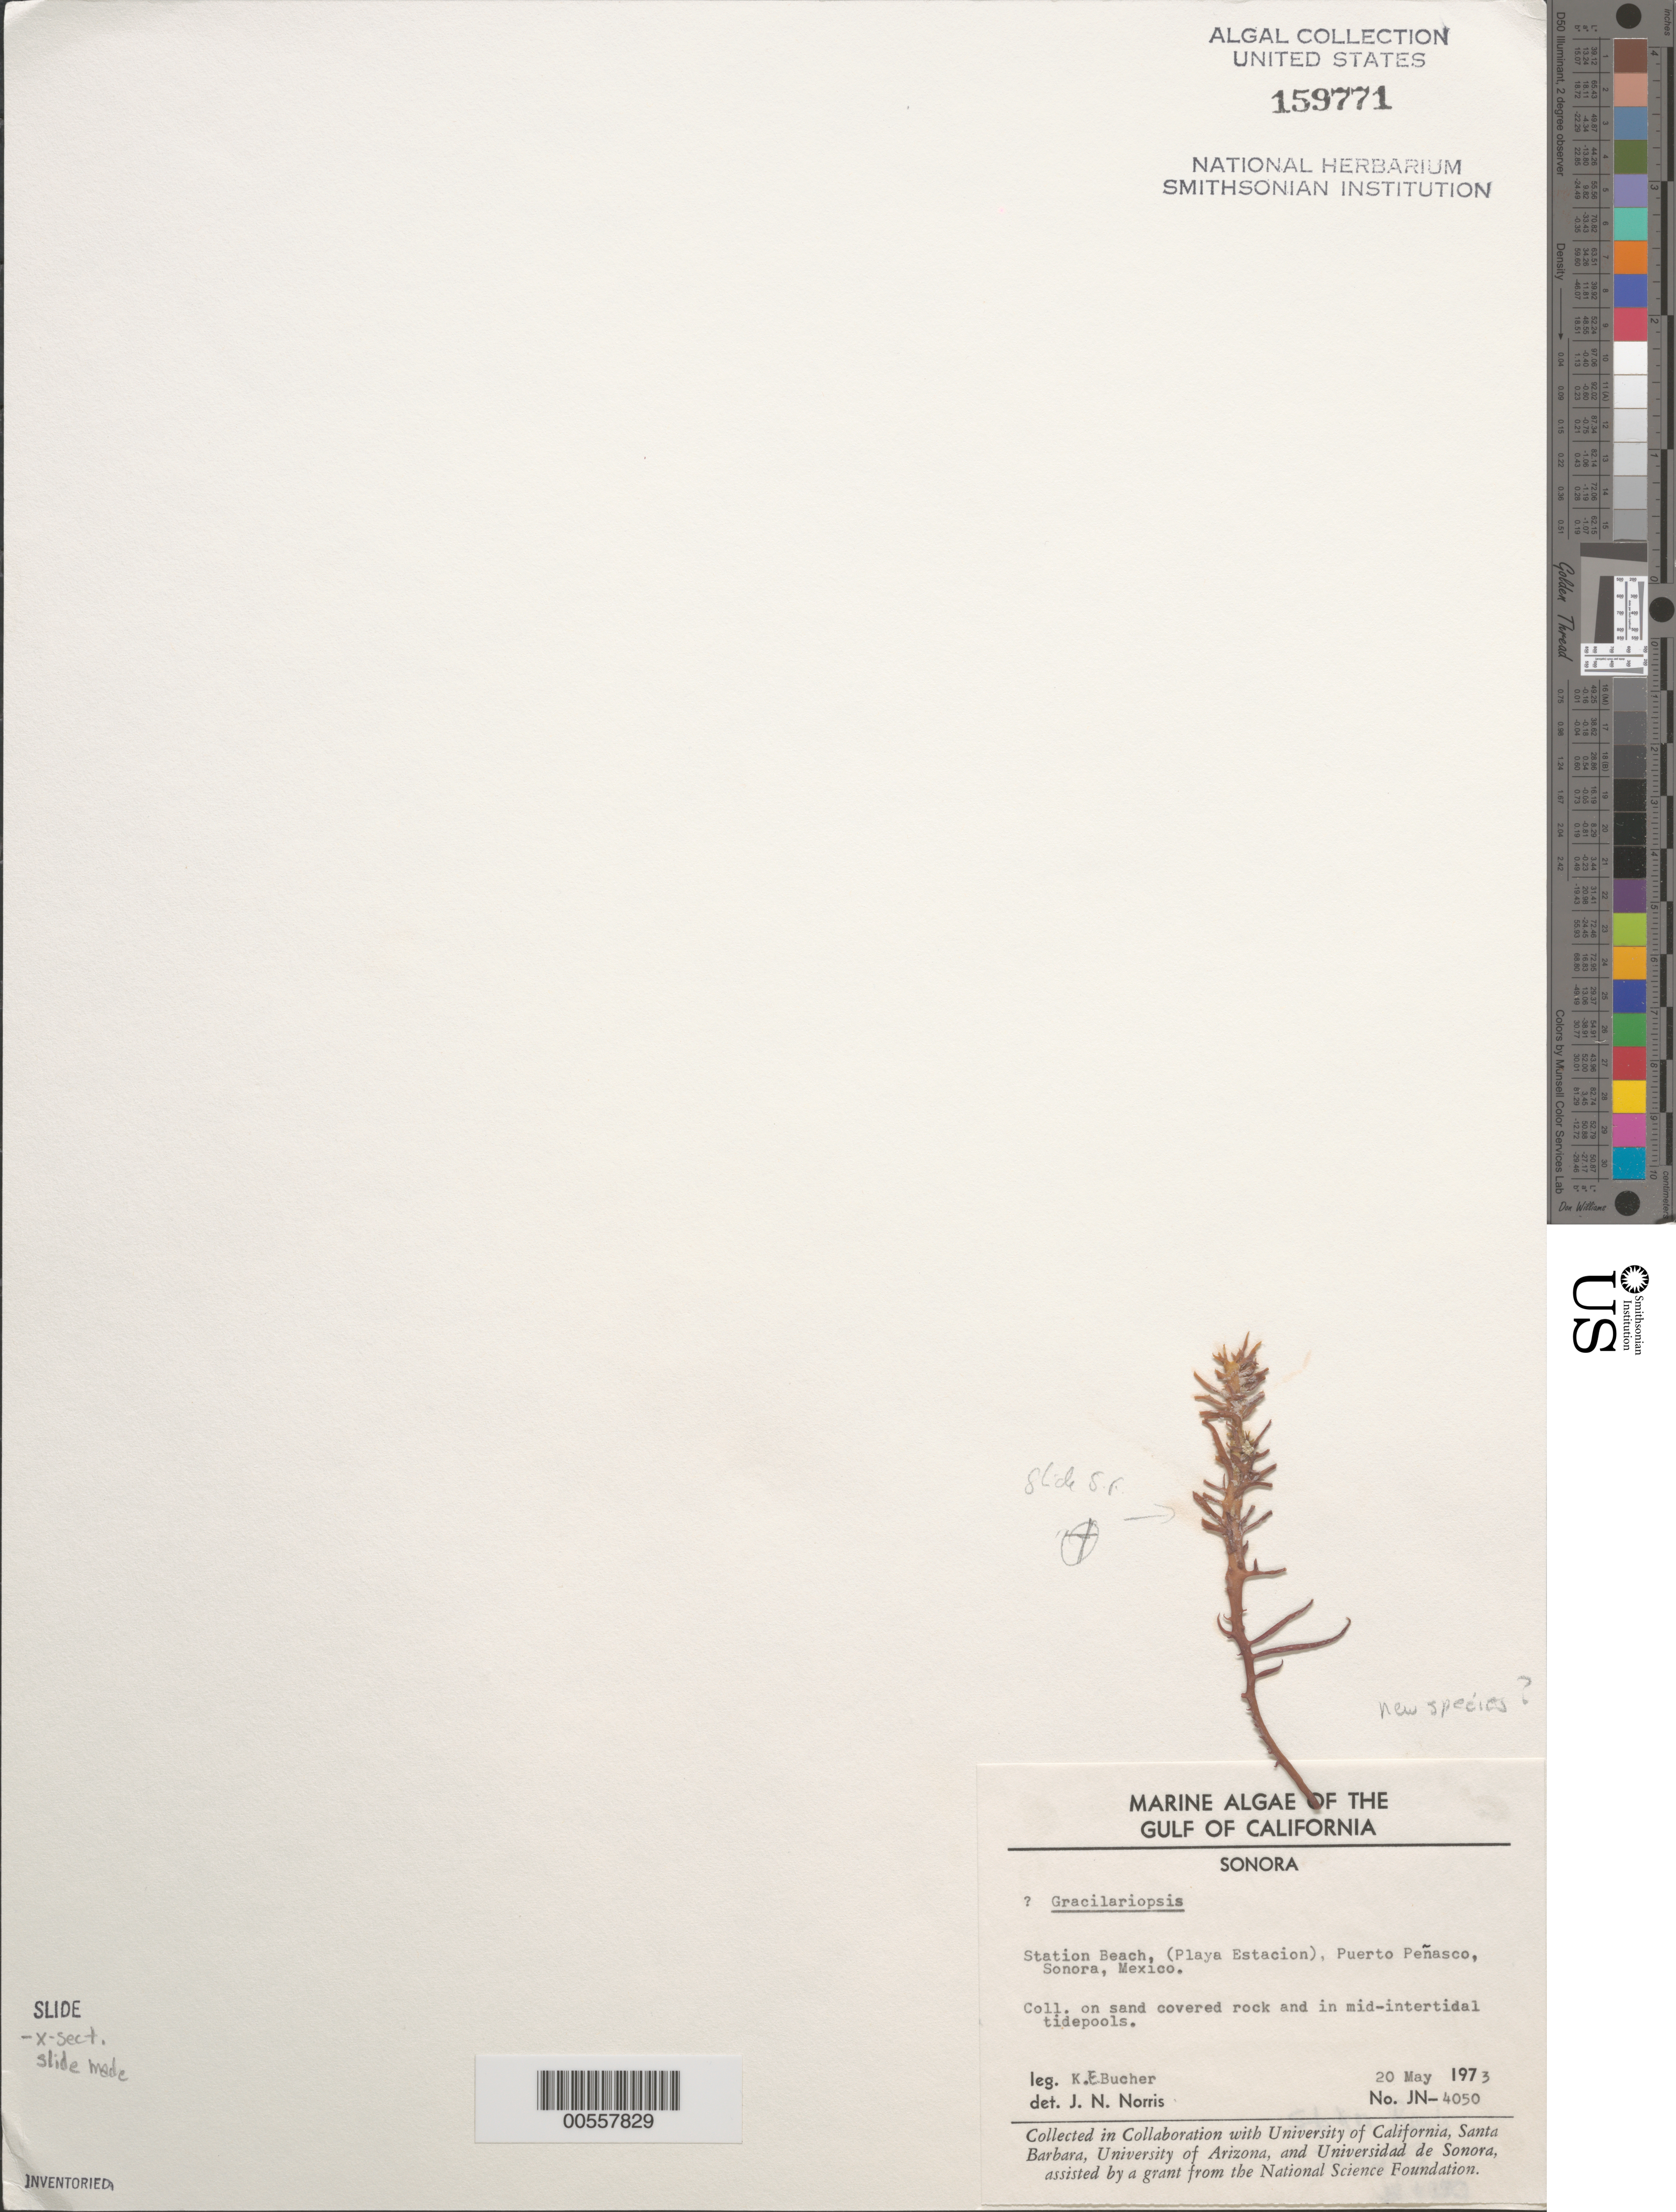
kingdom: Plantae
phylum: Rhodophyta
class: Florideophyceae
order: Gracilariales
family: Gracilariaceae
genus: Gracilariopsis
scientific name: Gracilariopsis sp.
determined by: Norris, James N.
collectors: K. E. Bucher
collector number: Jn-4050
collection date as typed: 20 May 1973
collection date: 1973-05-20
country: Mexico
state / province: Sonora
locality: Playa Estacion, Puerto Penasco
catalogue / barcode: US 159771